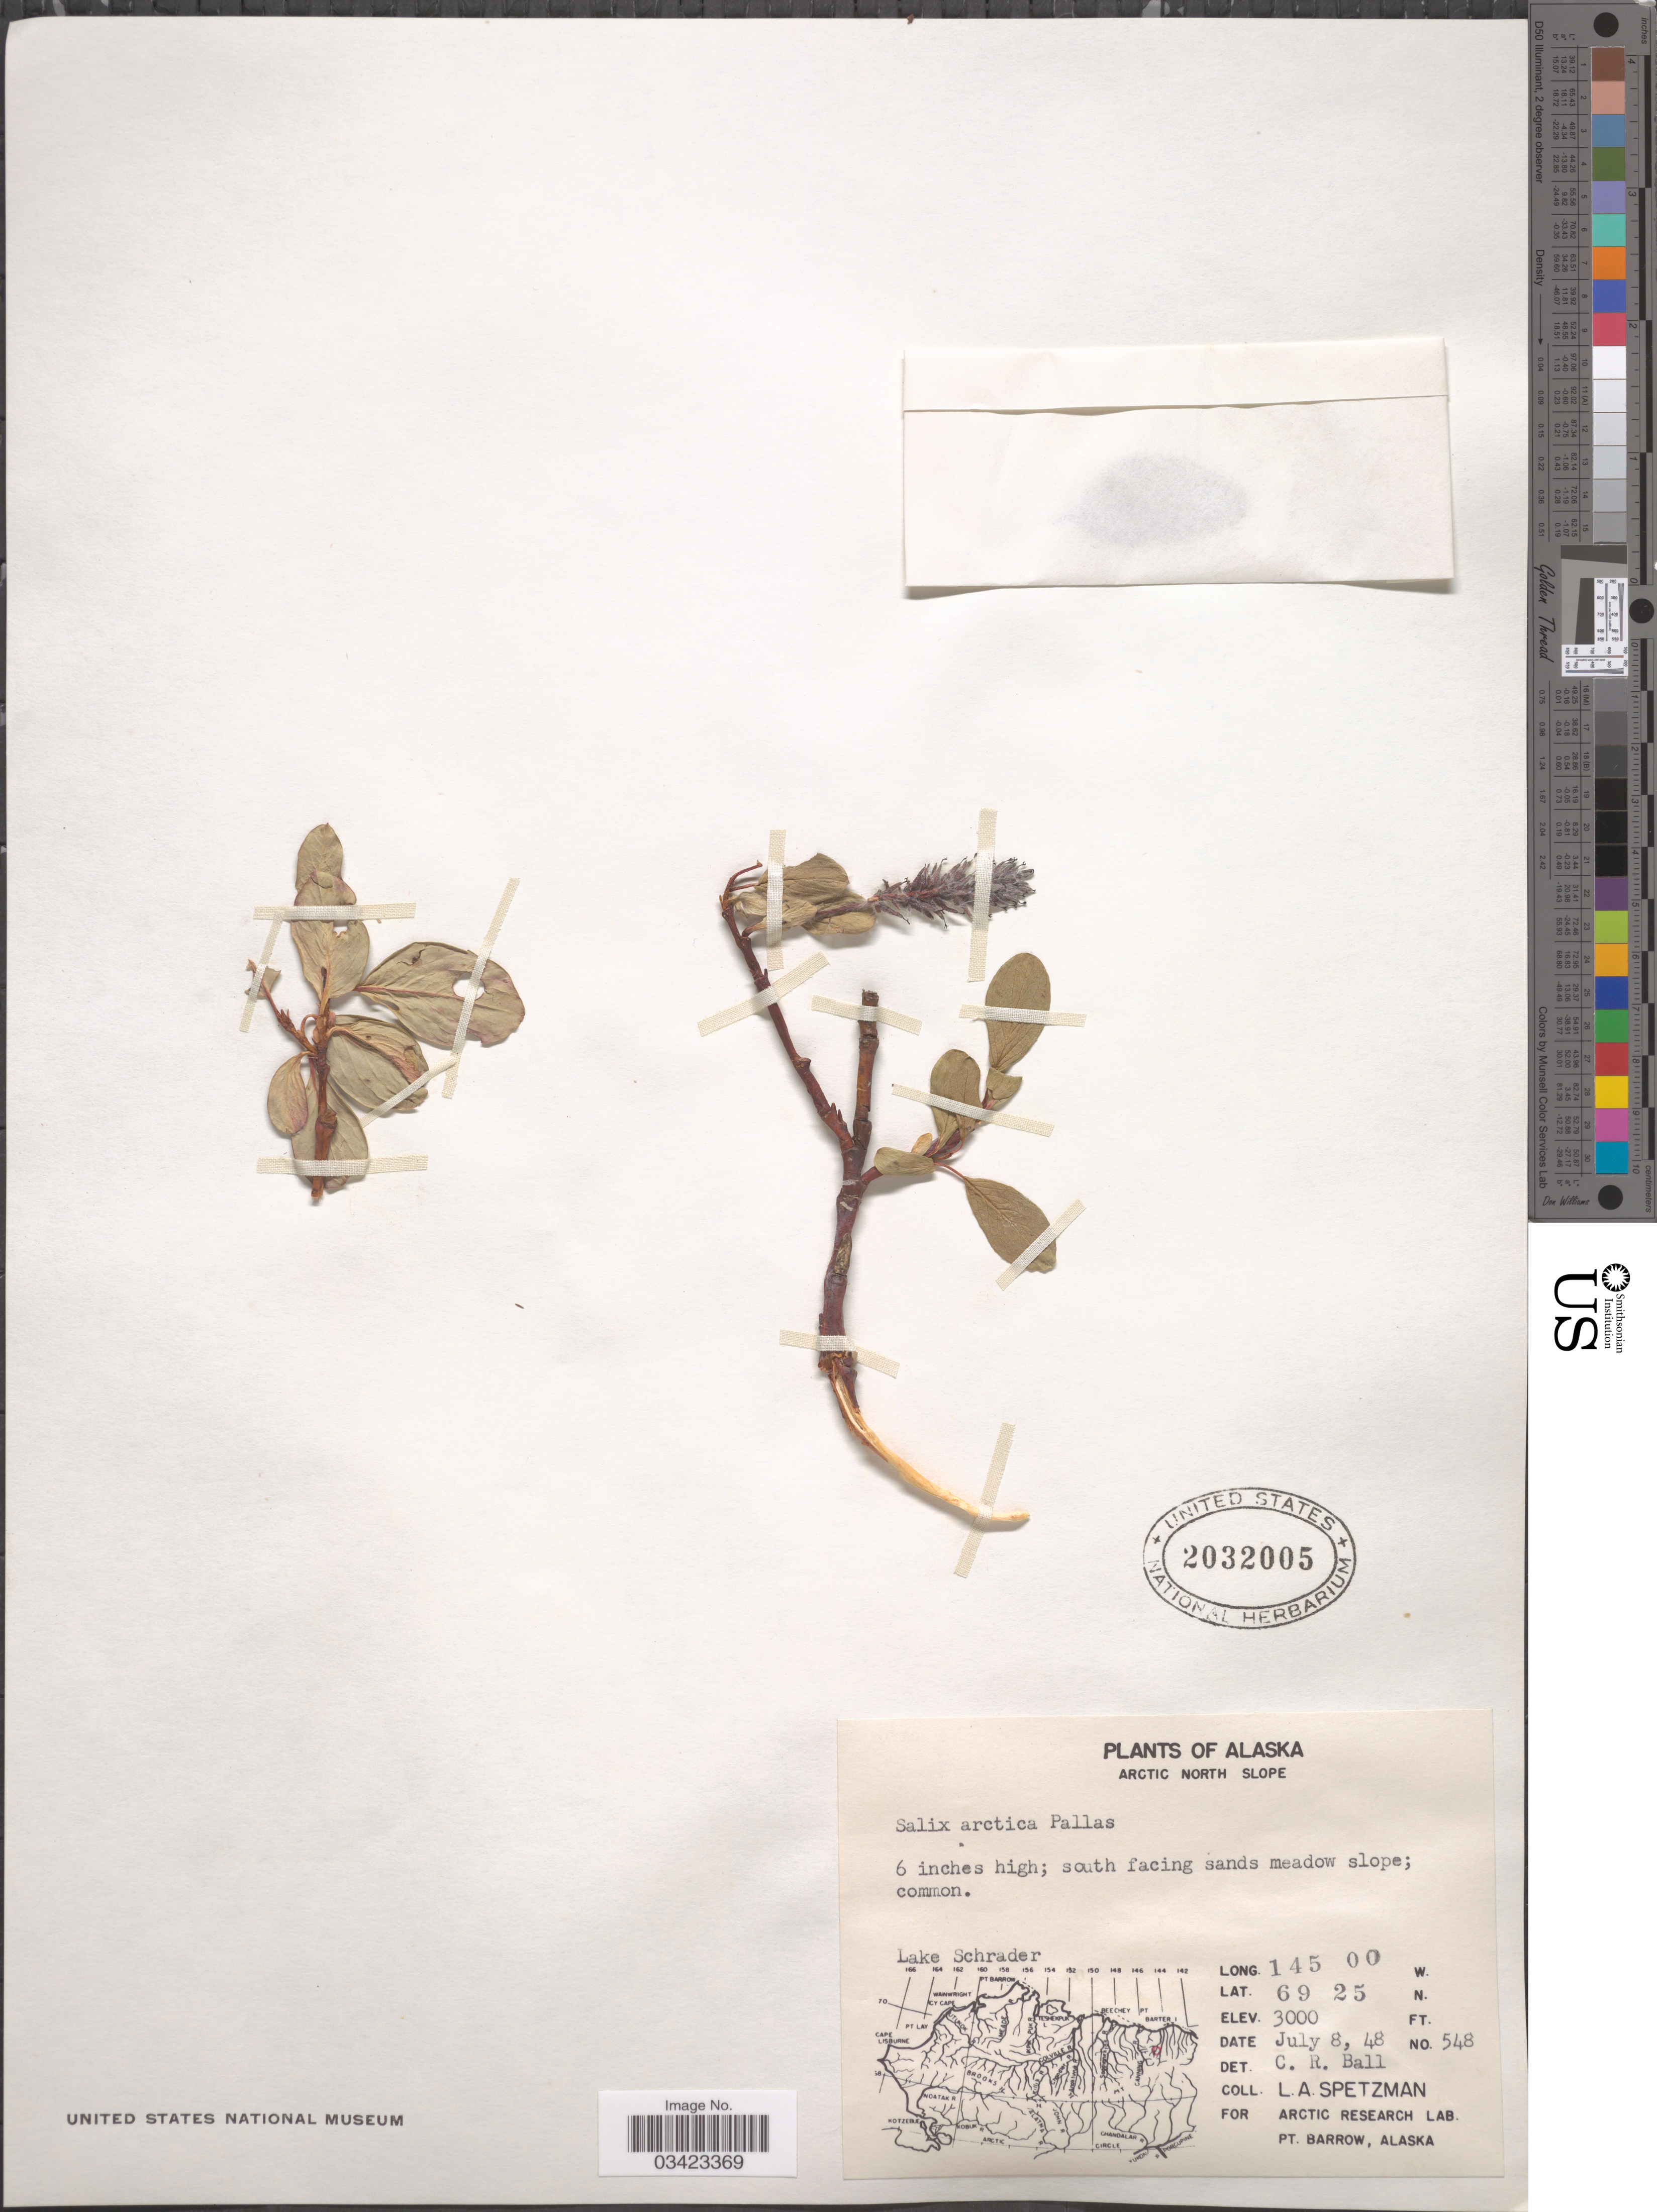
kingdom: Plantae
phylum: Tracheophyta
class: Magnoliopsida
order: Malpighiales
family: Salicaceae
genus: Salix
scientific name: Salix arctica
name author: Pall.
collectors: L. Spetzman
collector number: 548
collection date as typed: Transcribed d/m/y: 8/7/48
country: United States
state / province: Alaska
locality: Arctic North Slope. Lake Schrader.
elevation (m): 914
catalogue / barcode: US 2032005